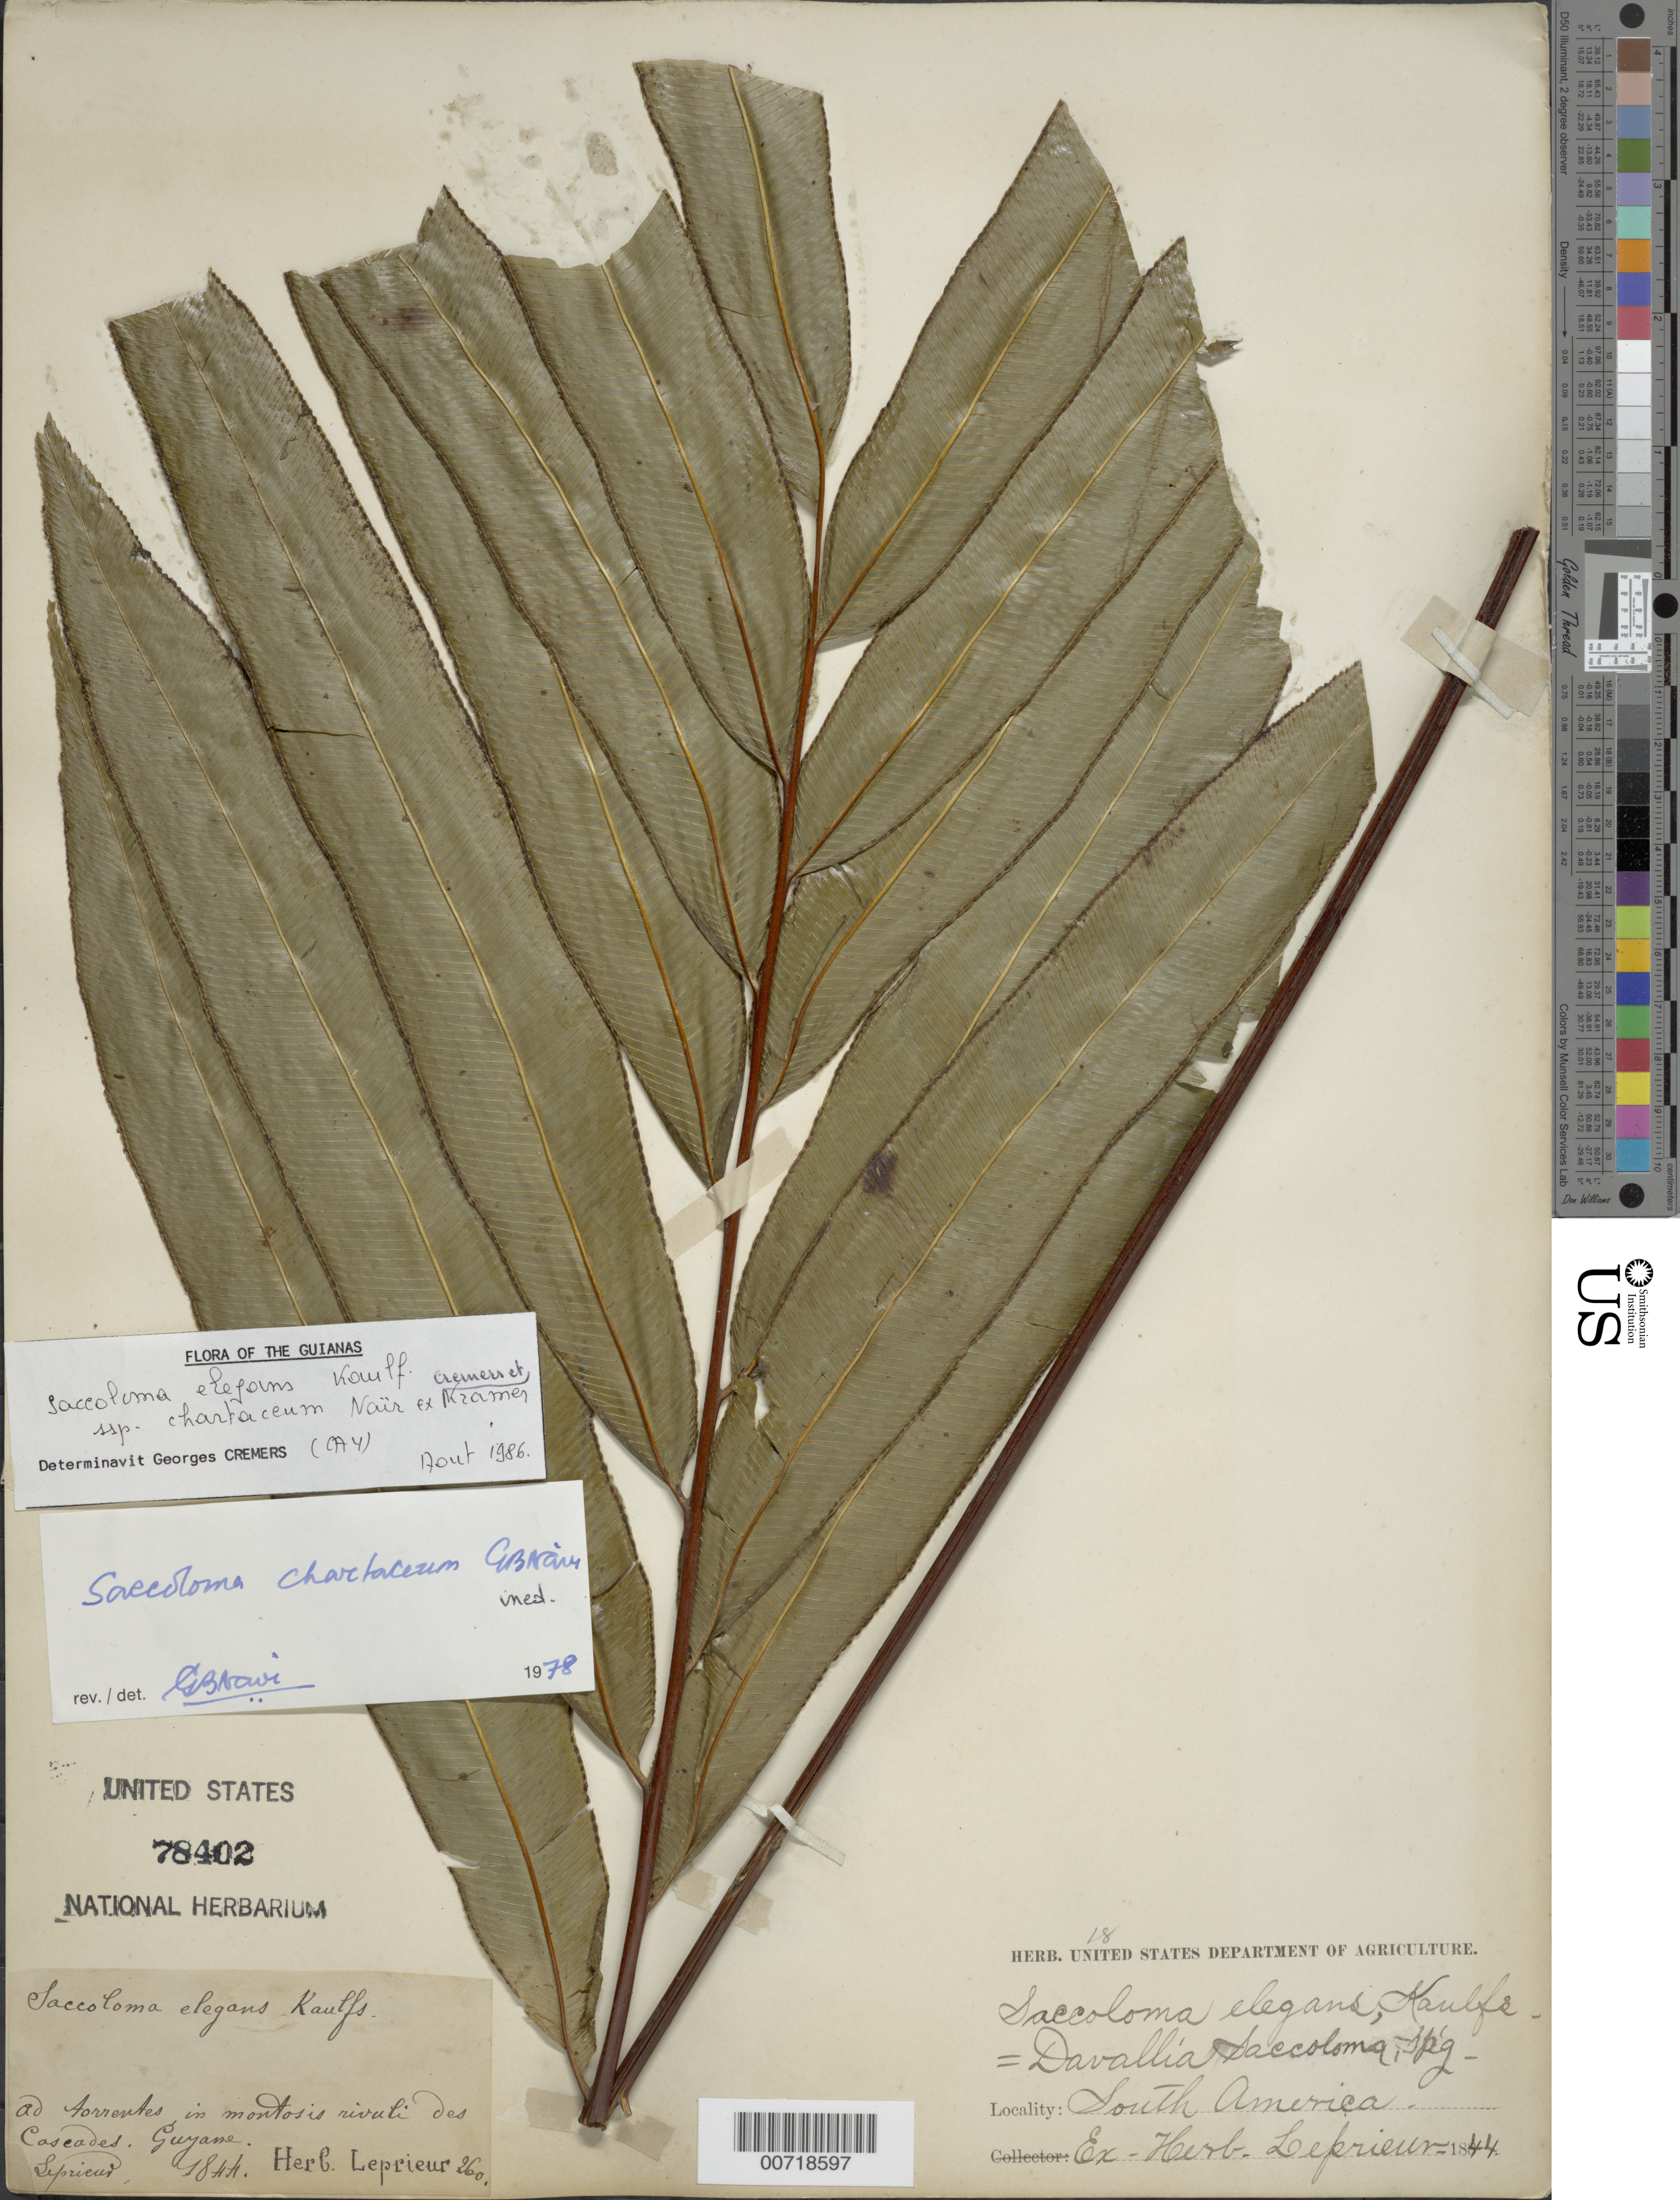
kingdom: Plantae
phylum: Tracheophyta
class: Polypodiopsida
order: Polypodiales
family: Saccolomataceae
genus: Saccoloma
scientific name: Saccoloma elegans subsp. chartaceum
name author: Cremers & K.U. Kramer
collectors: F. M. R. Leprieur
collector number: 260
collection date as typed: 1844 ?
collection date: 1844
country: French Guiana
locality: Cascades Mt. ?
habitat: Ad torrentes in nomtosis rivuli des Cascades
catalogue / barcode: US 78402